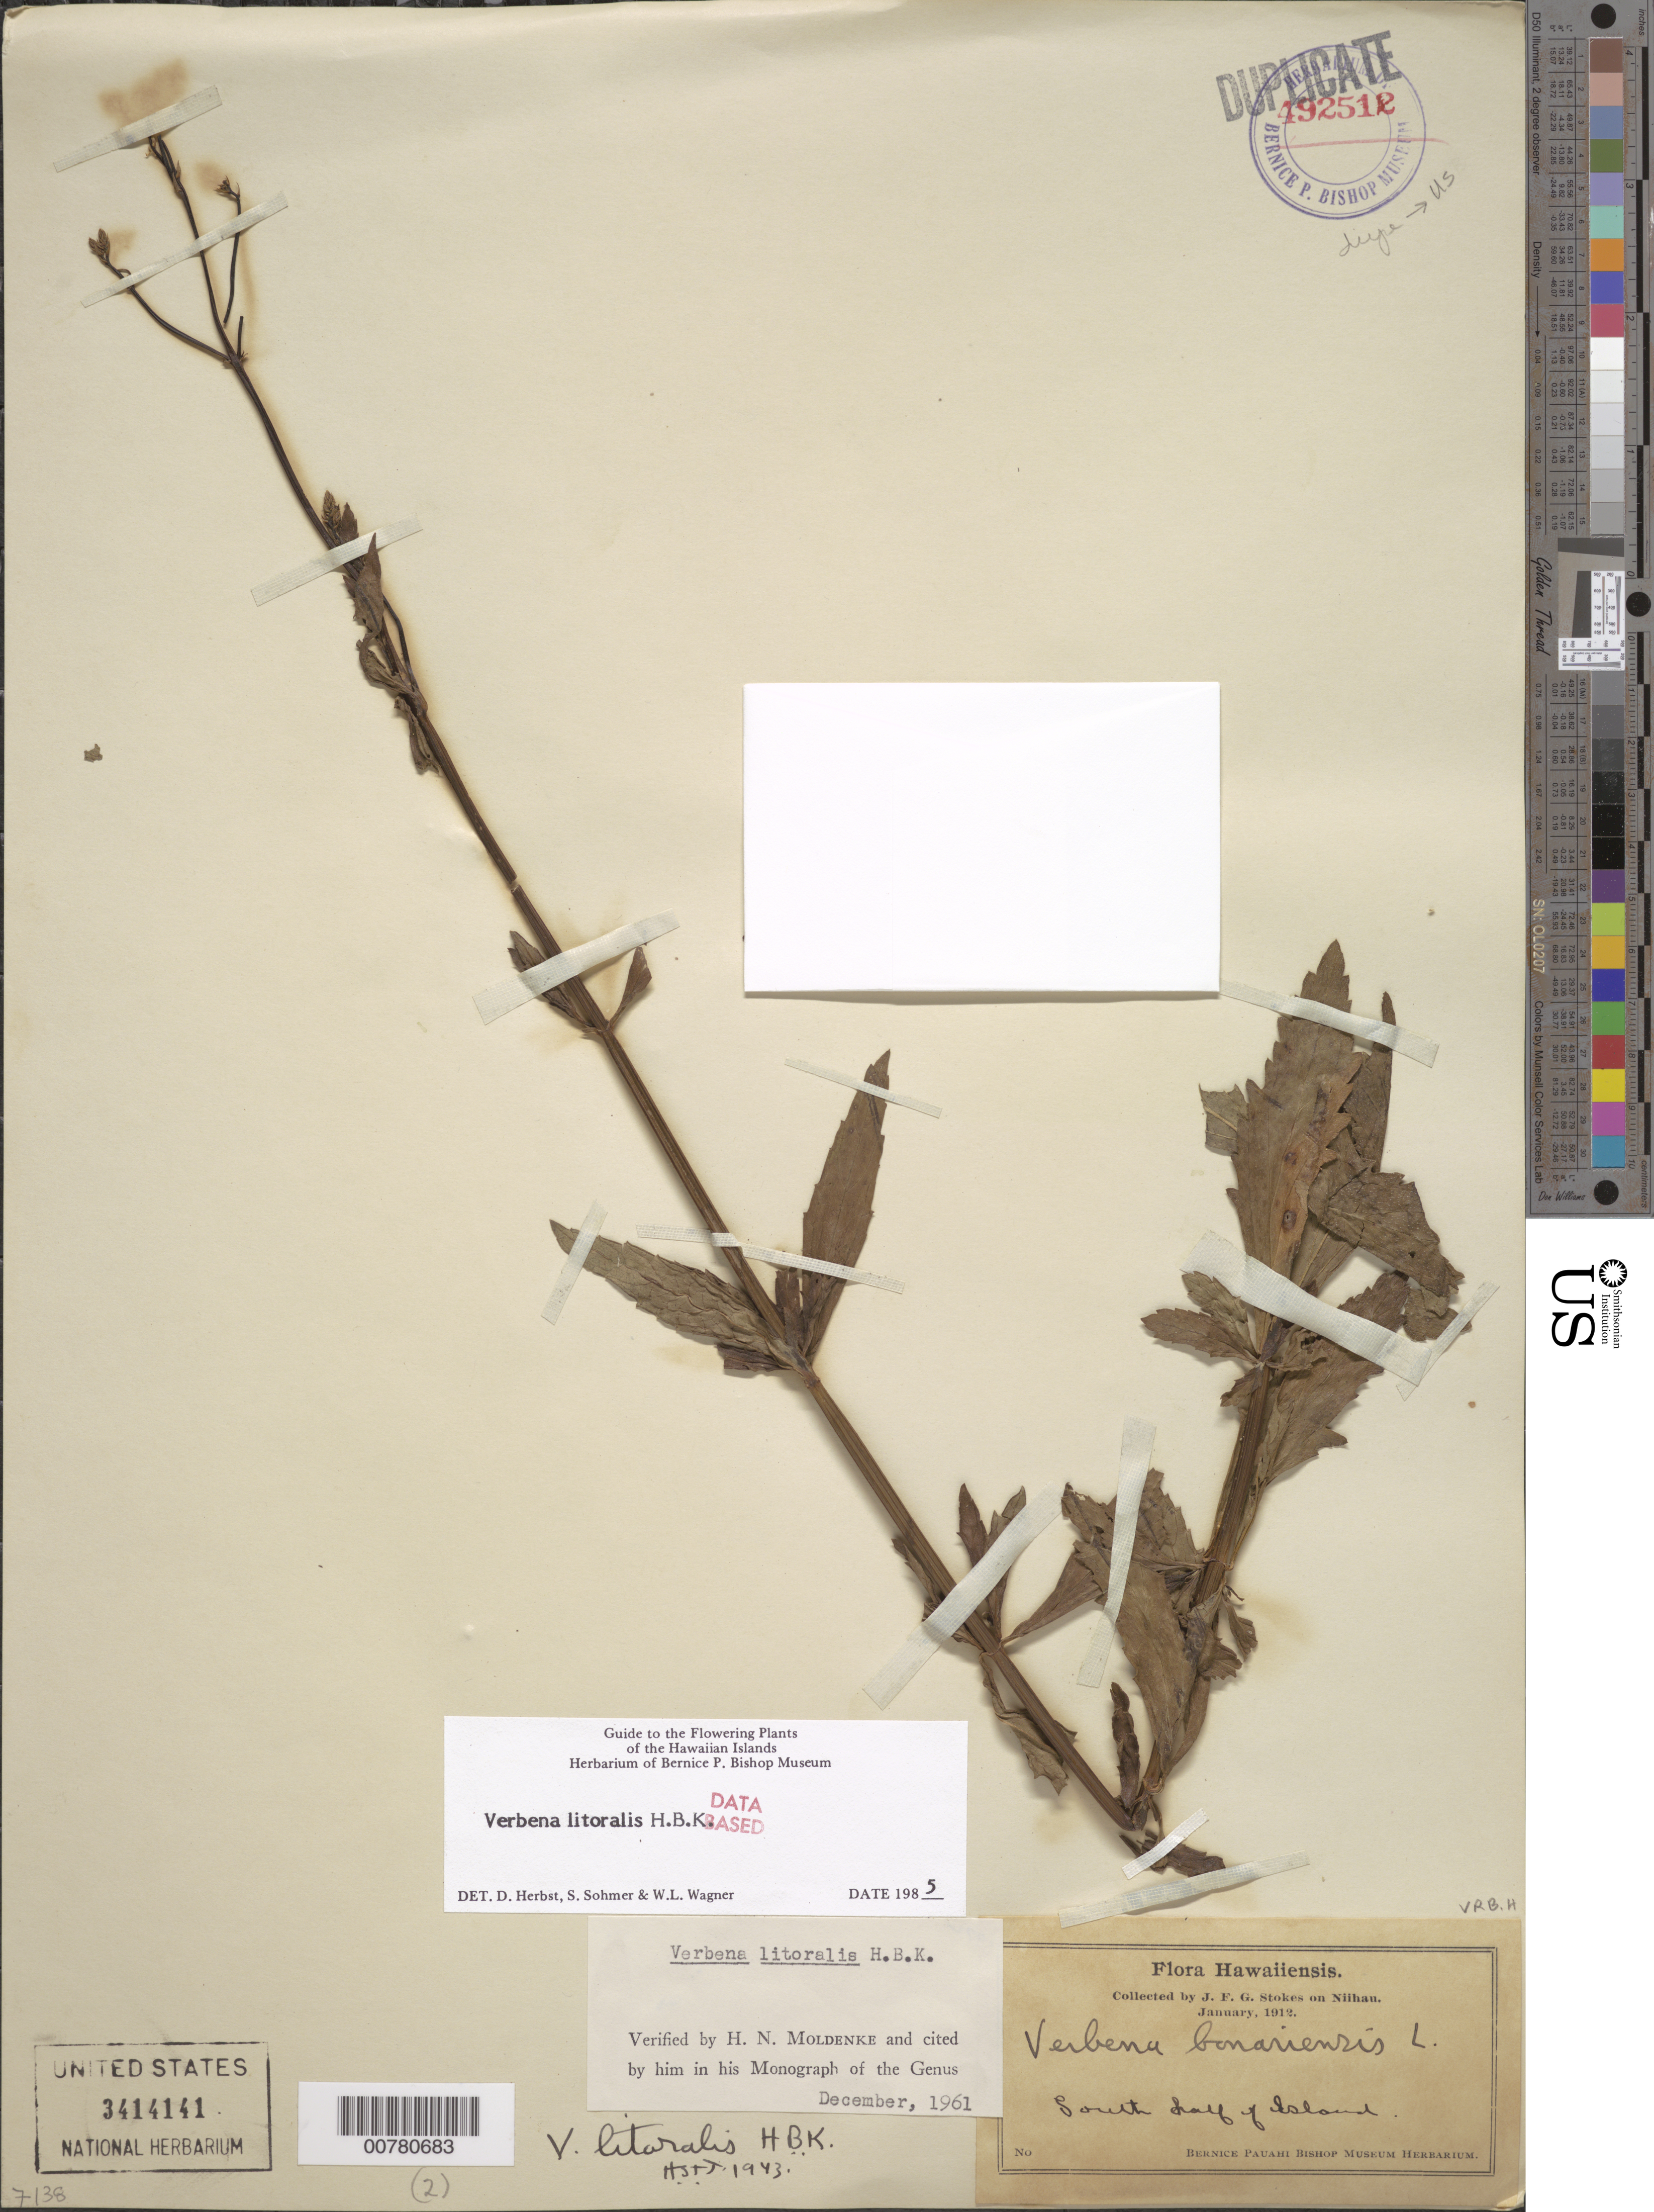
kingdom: Plantae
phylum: Tracheophyta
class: Magnoliopsida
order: Lamiales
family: Verbenaceae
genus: Verbena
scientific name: Verbena litoralis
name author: Kunth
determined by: Wagner, W. L.; Herbst, D. R.; Sohmer, S. H.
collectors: J. F. G. Stokes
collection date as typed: Jan 1912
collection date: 1912-01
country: United States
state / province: Hawaii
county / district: Kauai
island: Ni'ihau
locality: South half of island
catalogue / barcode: US 3414141